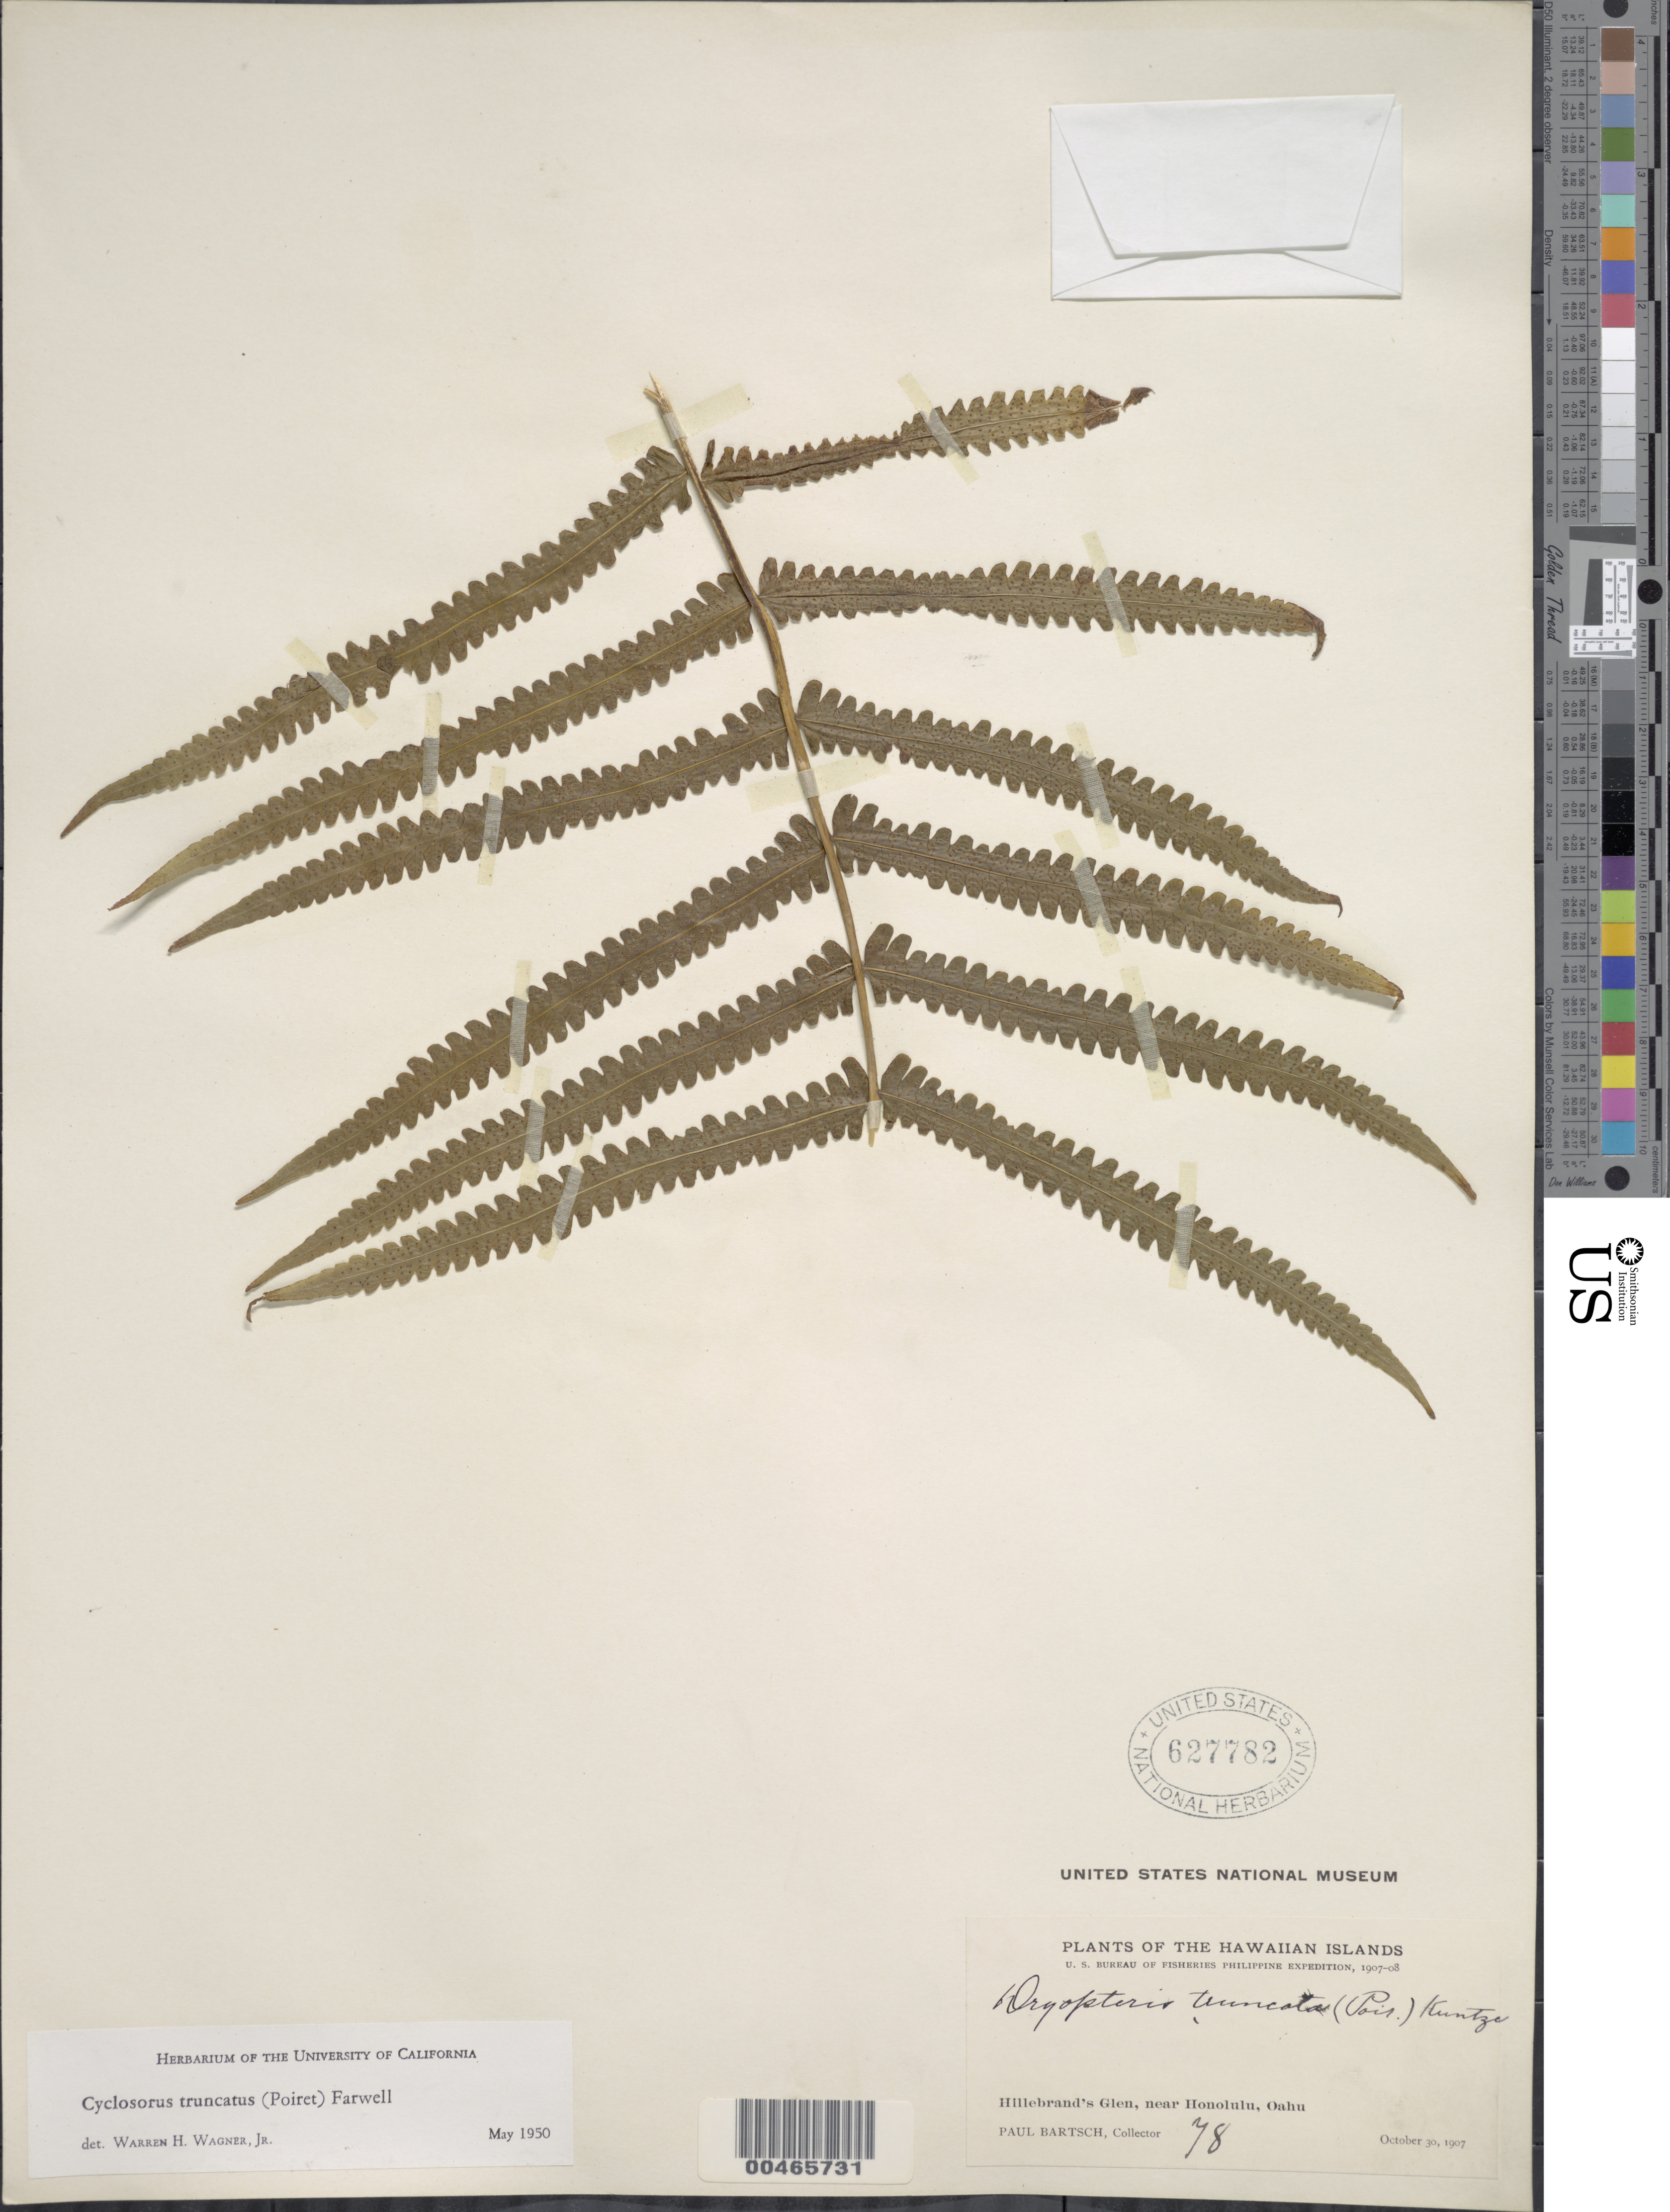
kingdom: Plantae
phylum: Tracheophyta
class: Polypodiopsida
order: Polypodiales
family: Thelypteridaceae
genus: Pneumatopteris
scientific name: Pneumatopteris truncata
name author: (Poir.) Holttum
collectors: P. Bartsch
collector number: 78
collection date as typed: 30 Oct 1907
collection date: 1907-10-30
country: United States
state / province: Hawaii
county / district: Honolulu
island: Oahu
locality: Hillebrand's Glen, near Honolulu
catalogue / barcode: US 627782